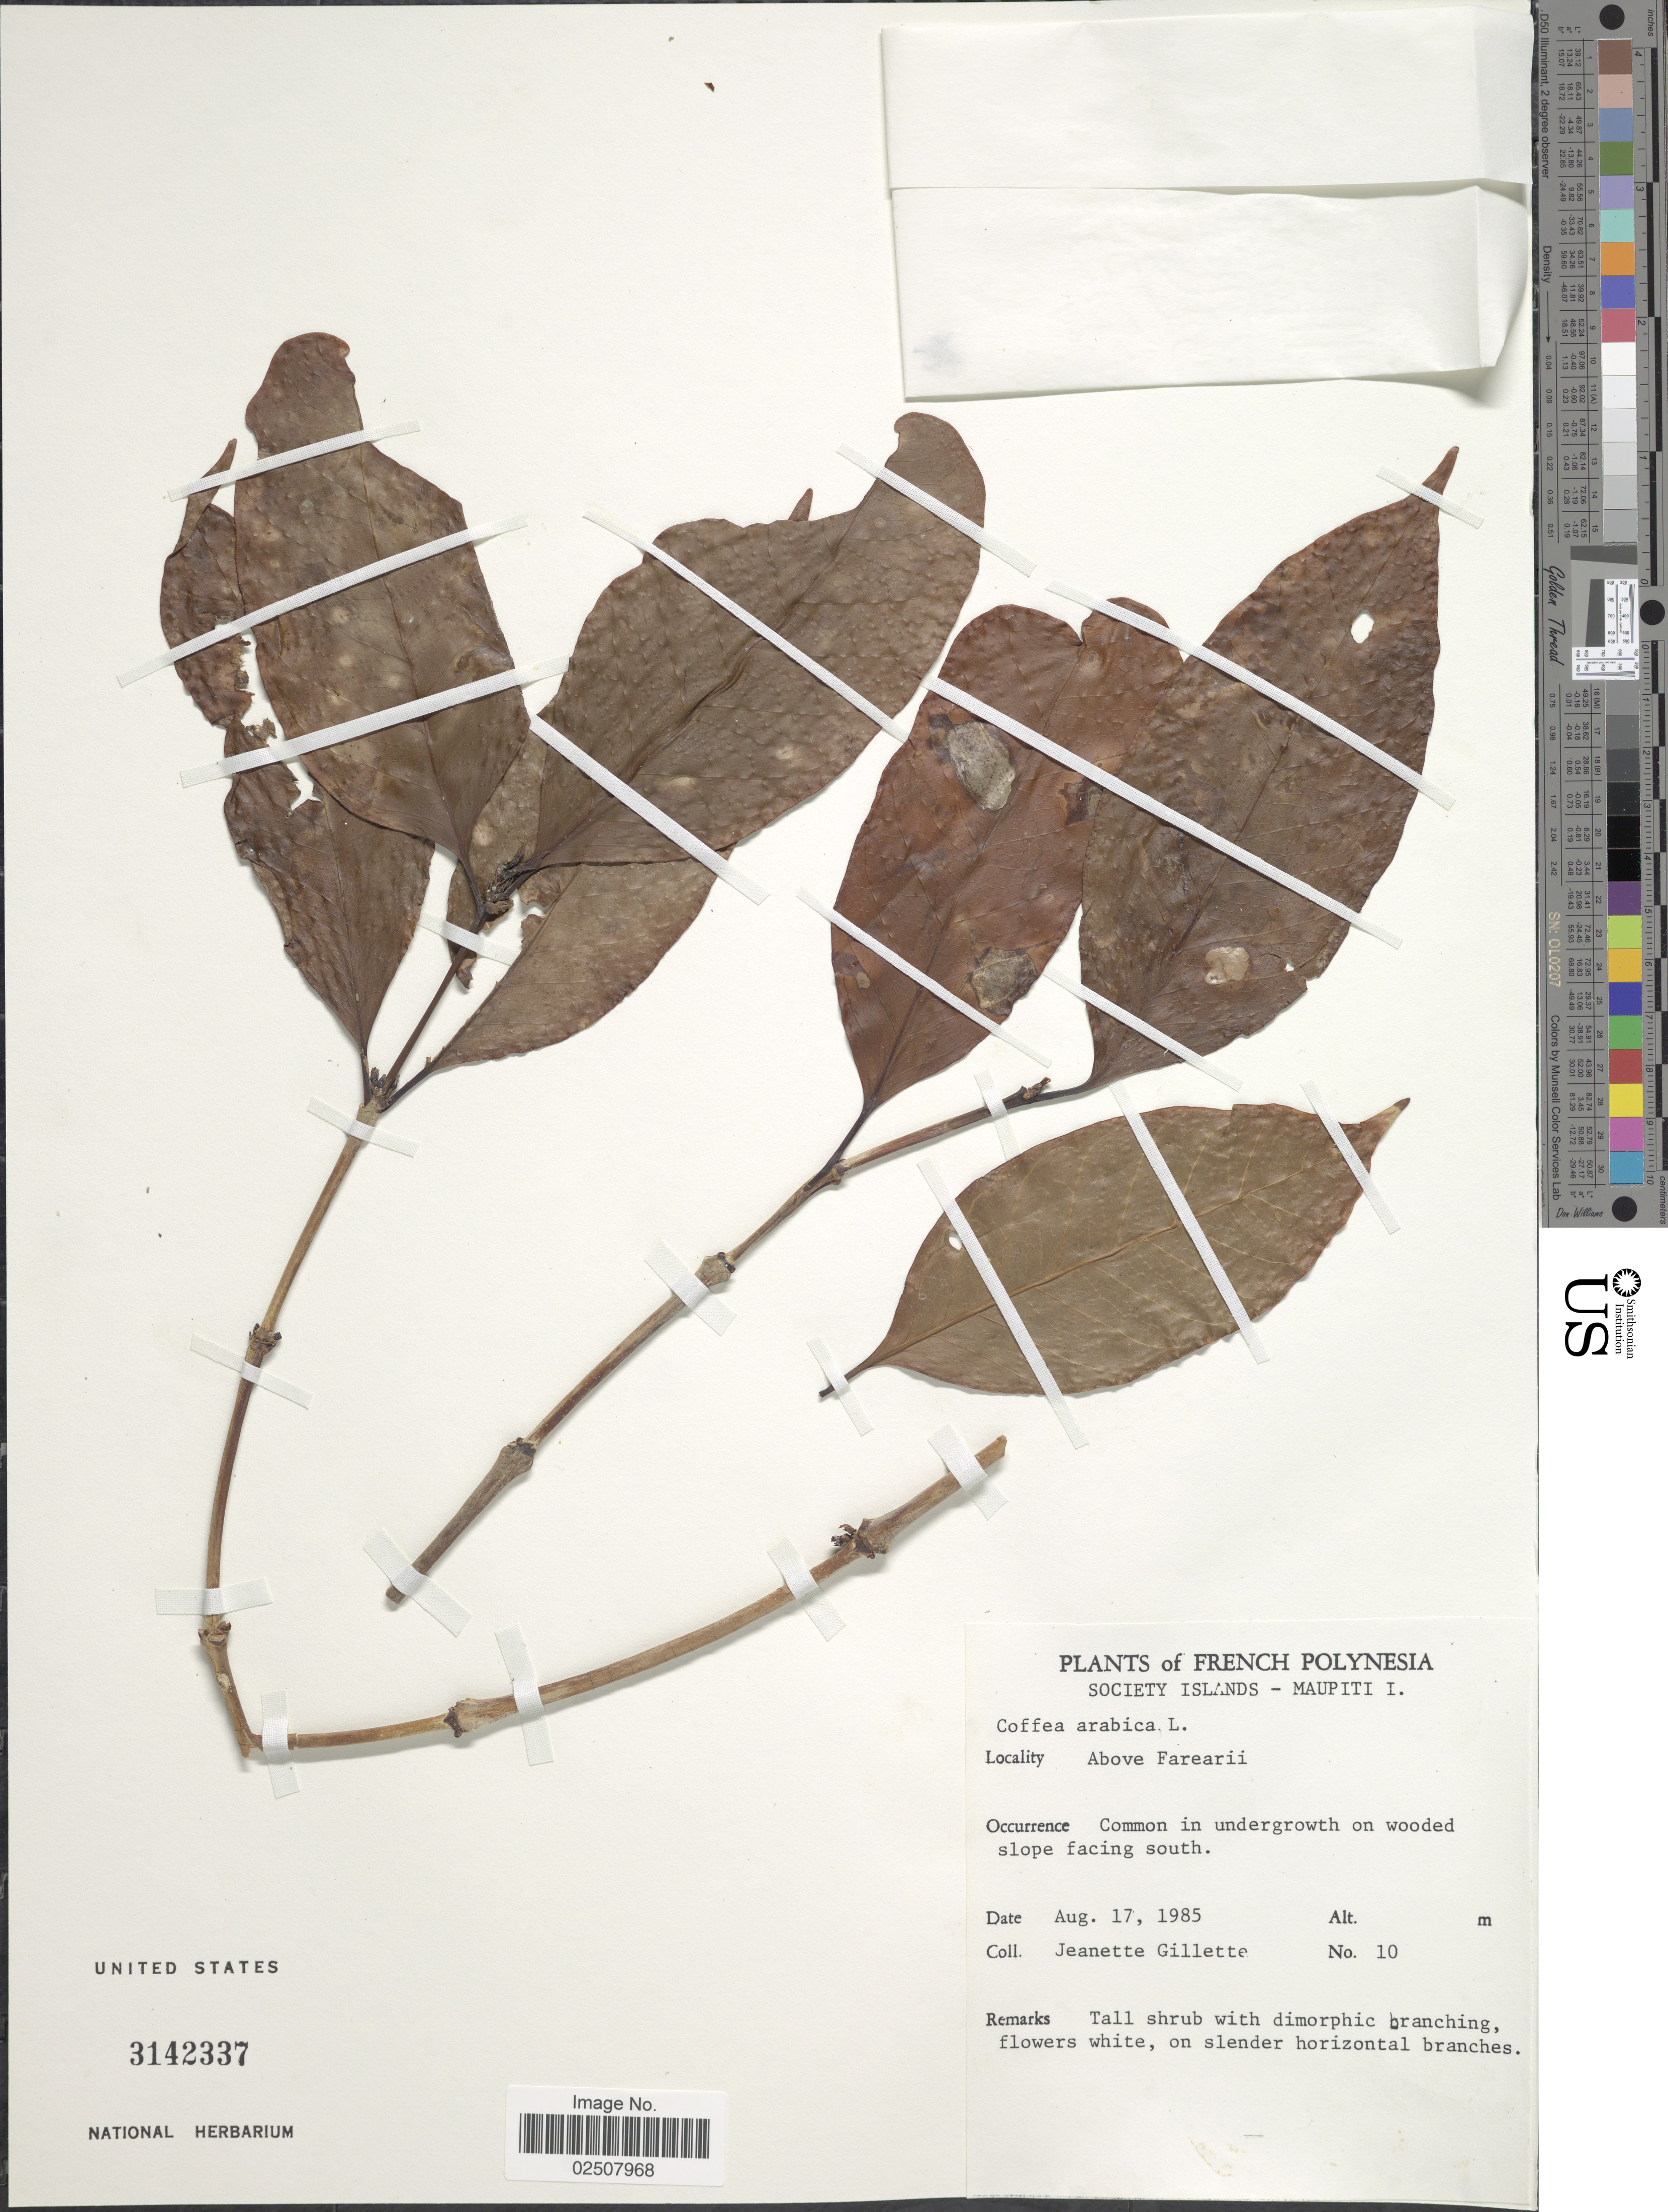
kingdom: Plantae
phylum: Tracheophyta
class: Magnoliopsida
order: Gentianales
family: Rubiaceae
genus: Coffea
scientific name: Coffea arabica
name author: L.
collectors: J. Gillette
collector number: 10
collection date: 1985-08-17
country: French Polynesia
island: Maupiti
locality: Society Islands - Maupiti I, Above Farearii, Common in undergrowth on wooded slope facing south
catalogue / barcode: US 3142337